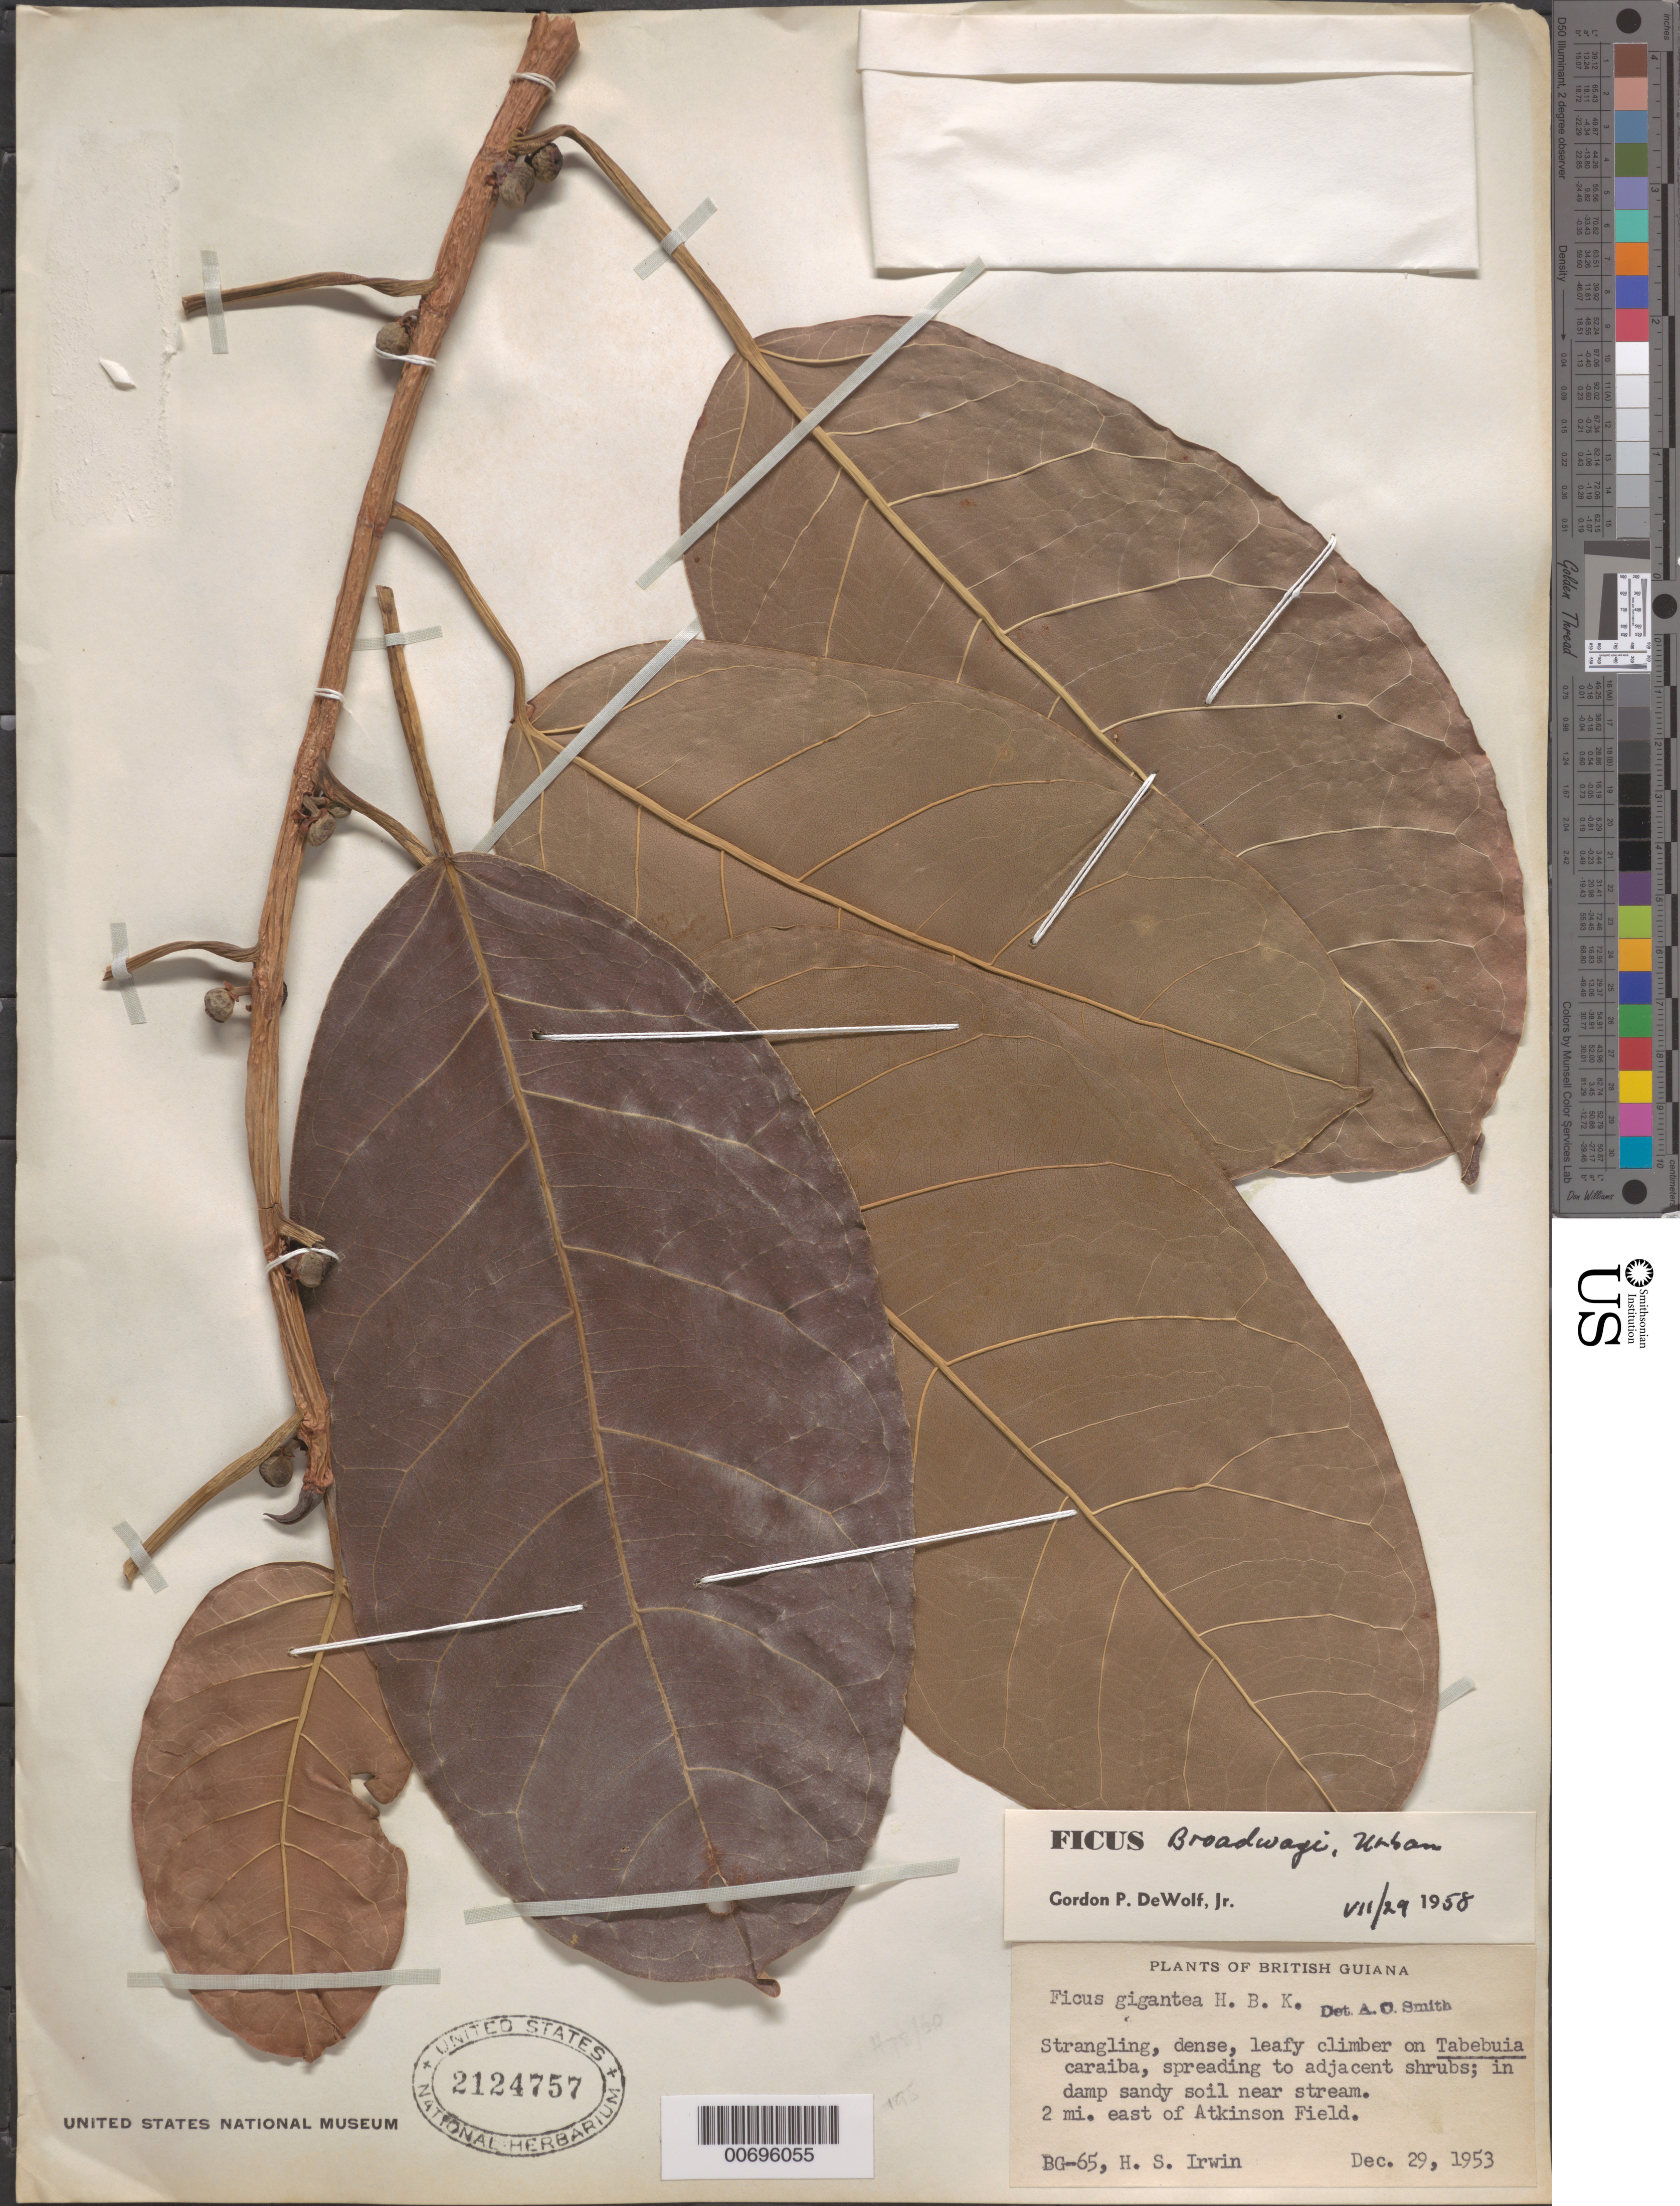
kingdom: Plantae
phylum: Tracheophyta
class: Magnoliopsida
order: Rosales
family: Moraceae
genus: Ficus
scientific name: Ficus broadwayi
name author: Urb.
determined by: DeWolf, Gordon Parker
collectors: H. Irwin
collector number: BG 65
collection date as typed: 29-Dec-53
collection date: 1953-12-29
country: Guyana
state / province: Demerara-Mahaica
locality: Atkinson Field, 2 mi. E of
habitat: Damp sandy soil near stream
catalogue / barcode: US 2124757